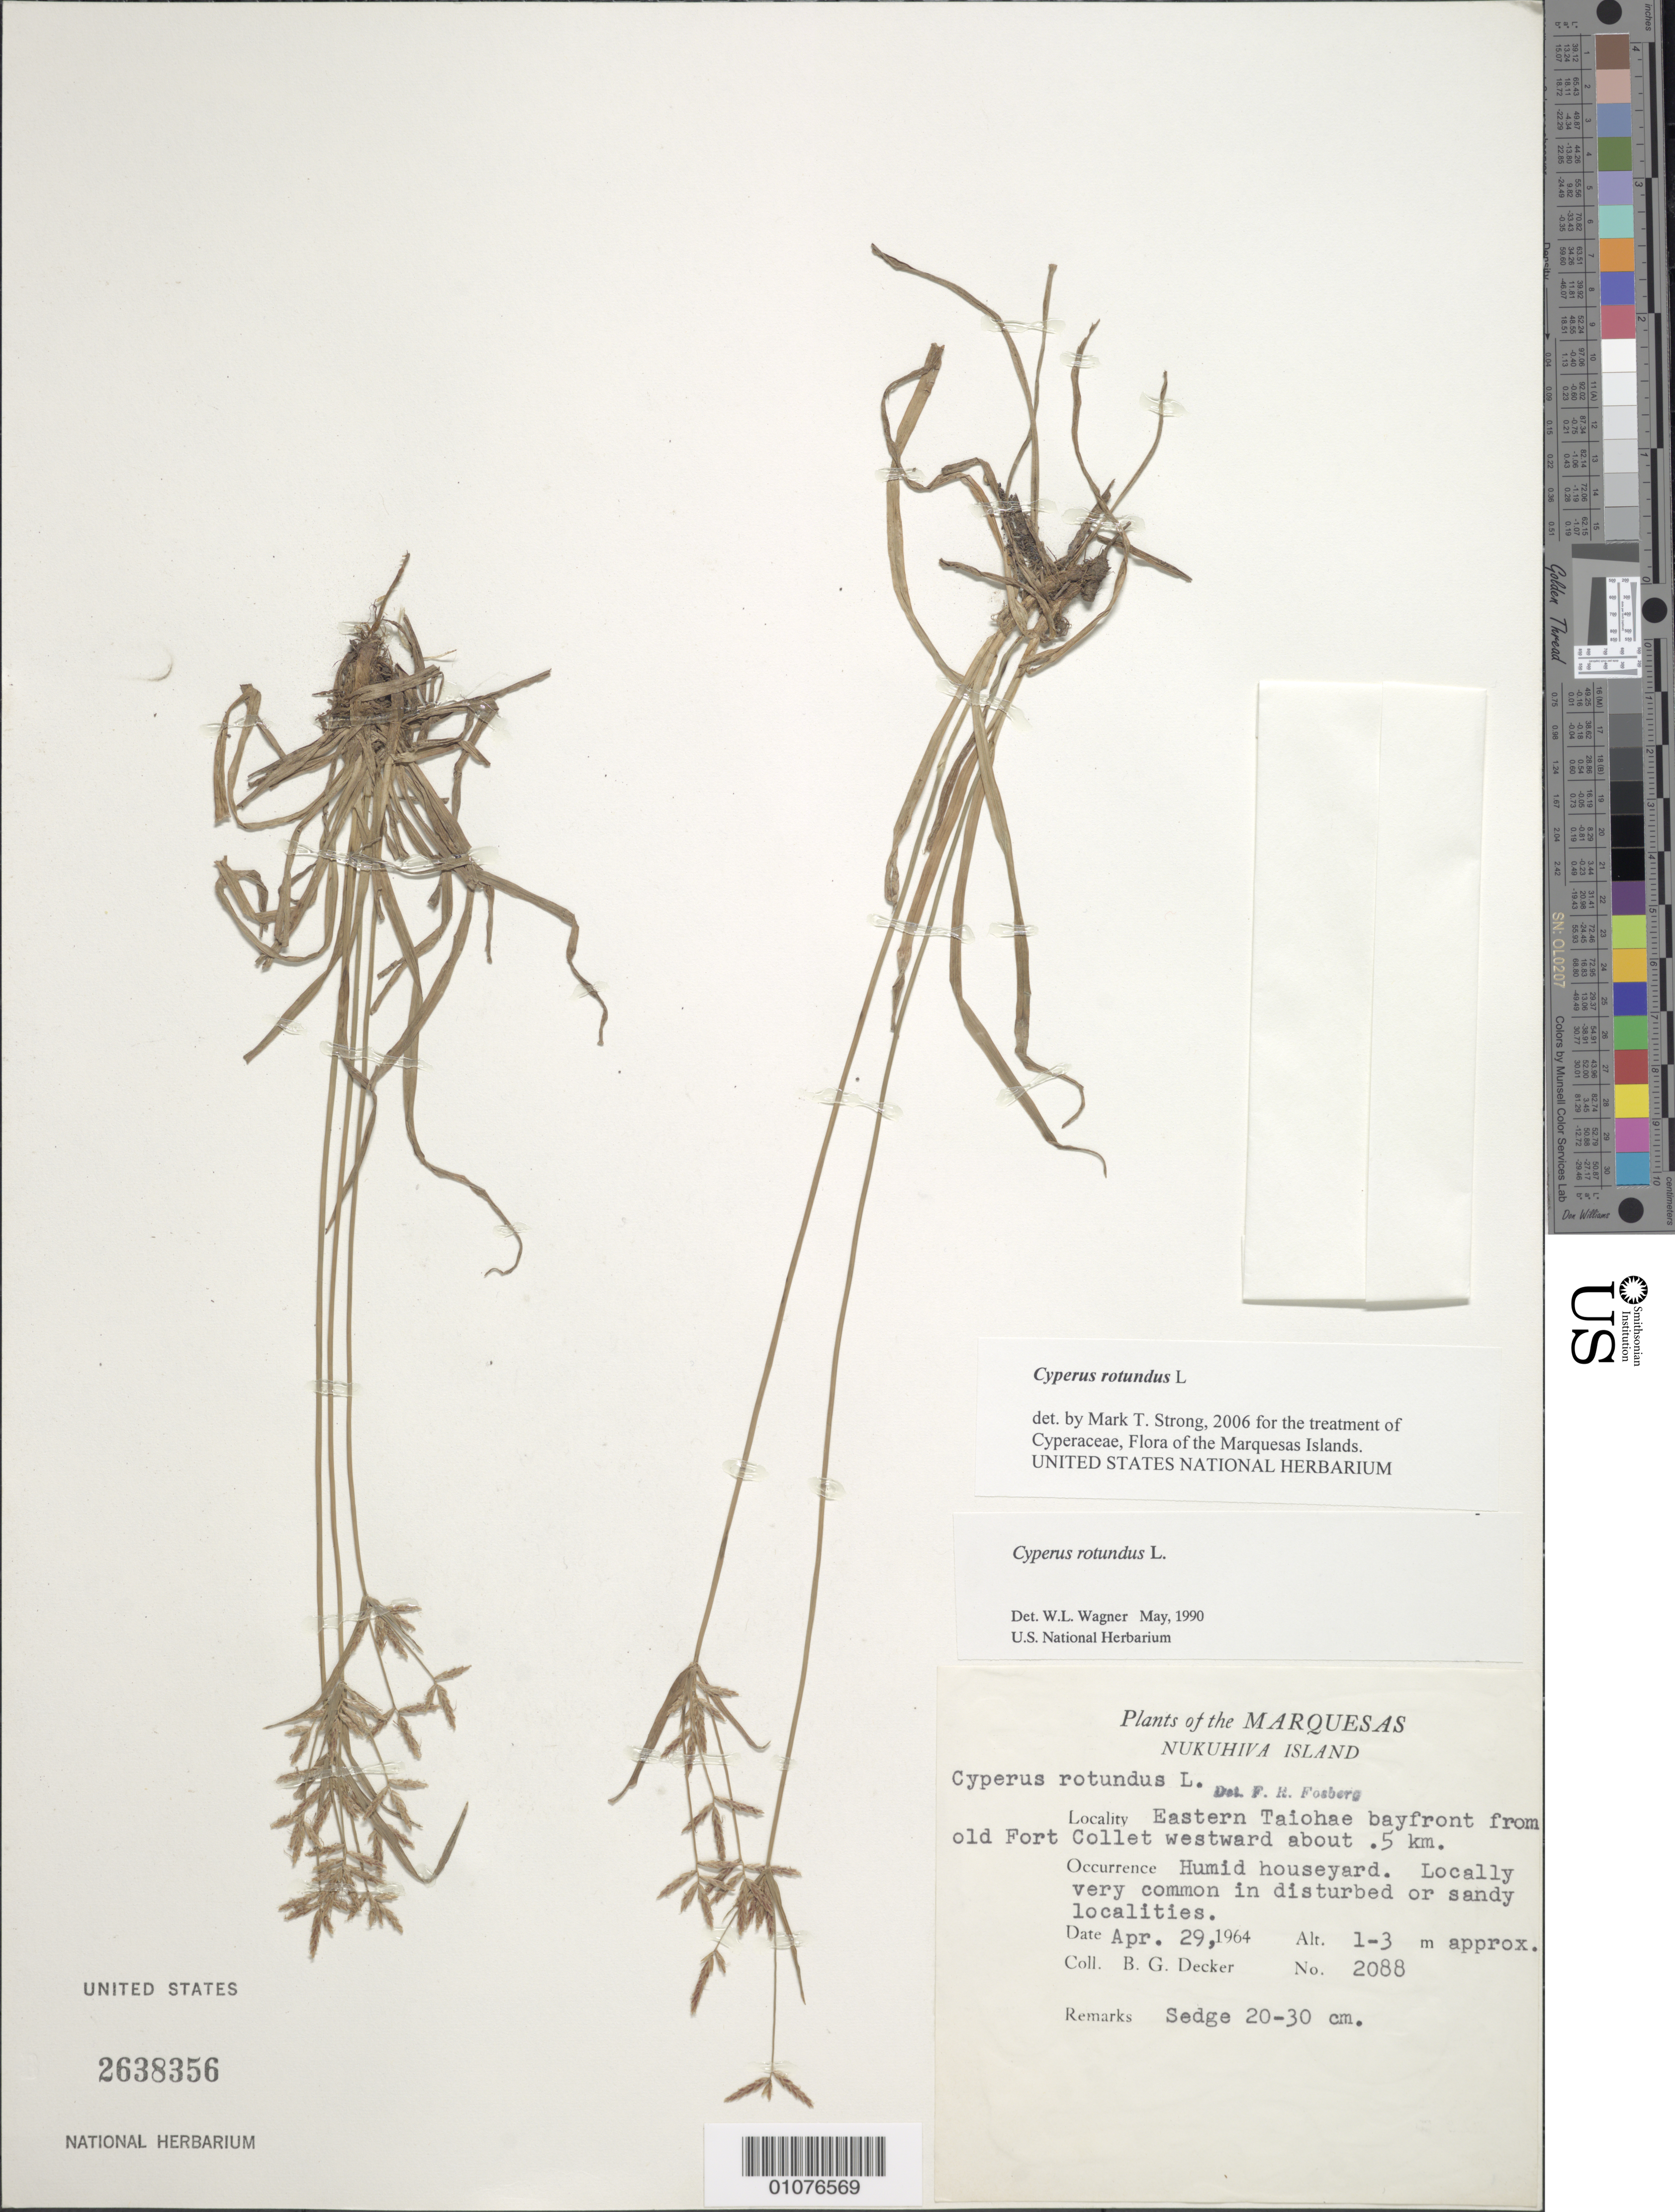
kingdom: Plantae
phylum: Tracheophyta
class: Liliopsida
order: Poales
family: Cyperaceae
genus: Cyperus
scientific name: Cyperus rotundus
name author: L.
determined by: Strong, M. T., (US), Smithsonian Institution - National Museum of Natural History (UNITED STATES)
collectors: B. G. Decker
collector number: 2088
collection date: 1964-04-29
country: French Polynesia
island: Nuku Hiva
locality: E Taiohae bayfront from old Fort Collet westward 0.5 km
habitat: Humid houseyard, locally very common in distrubed or sandy localities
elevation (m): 1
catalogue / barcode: US 2638356